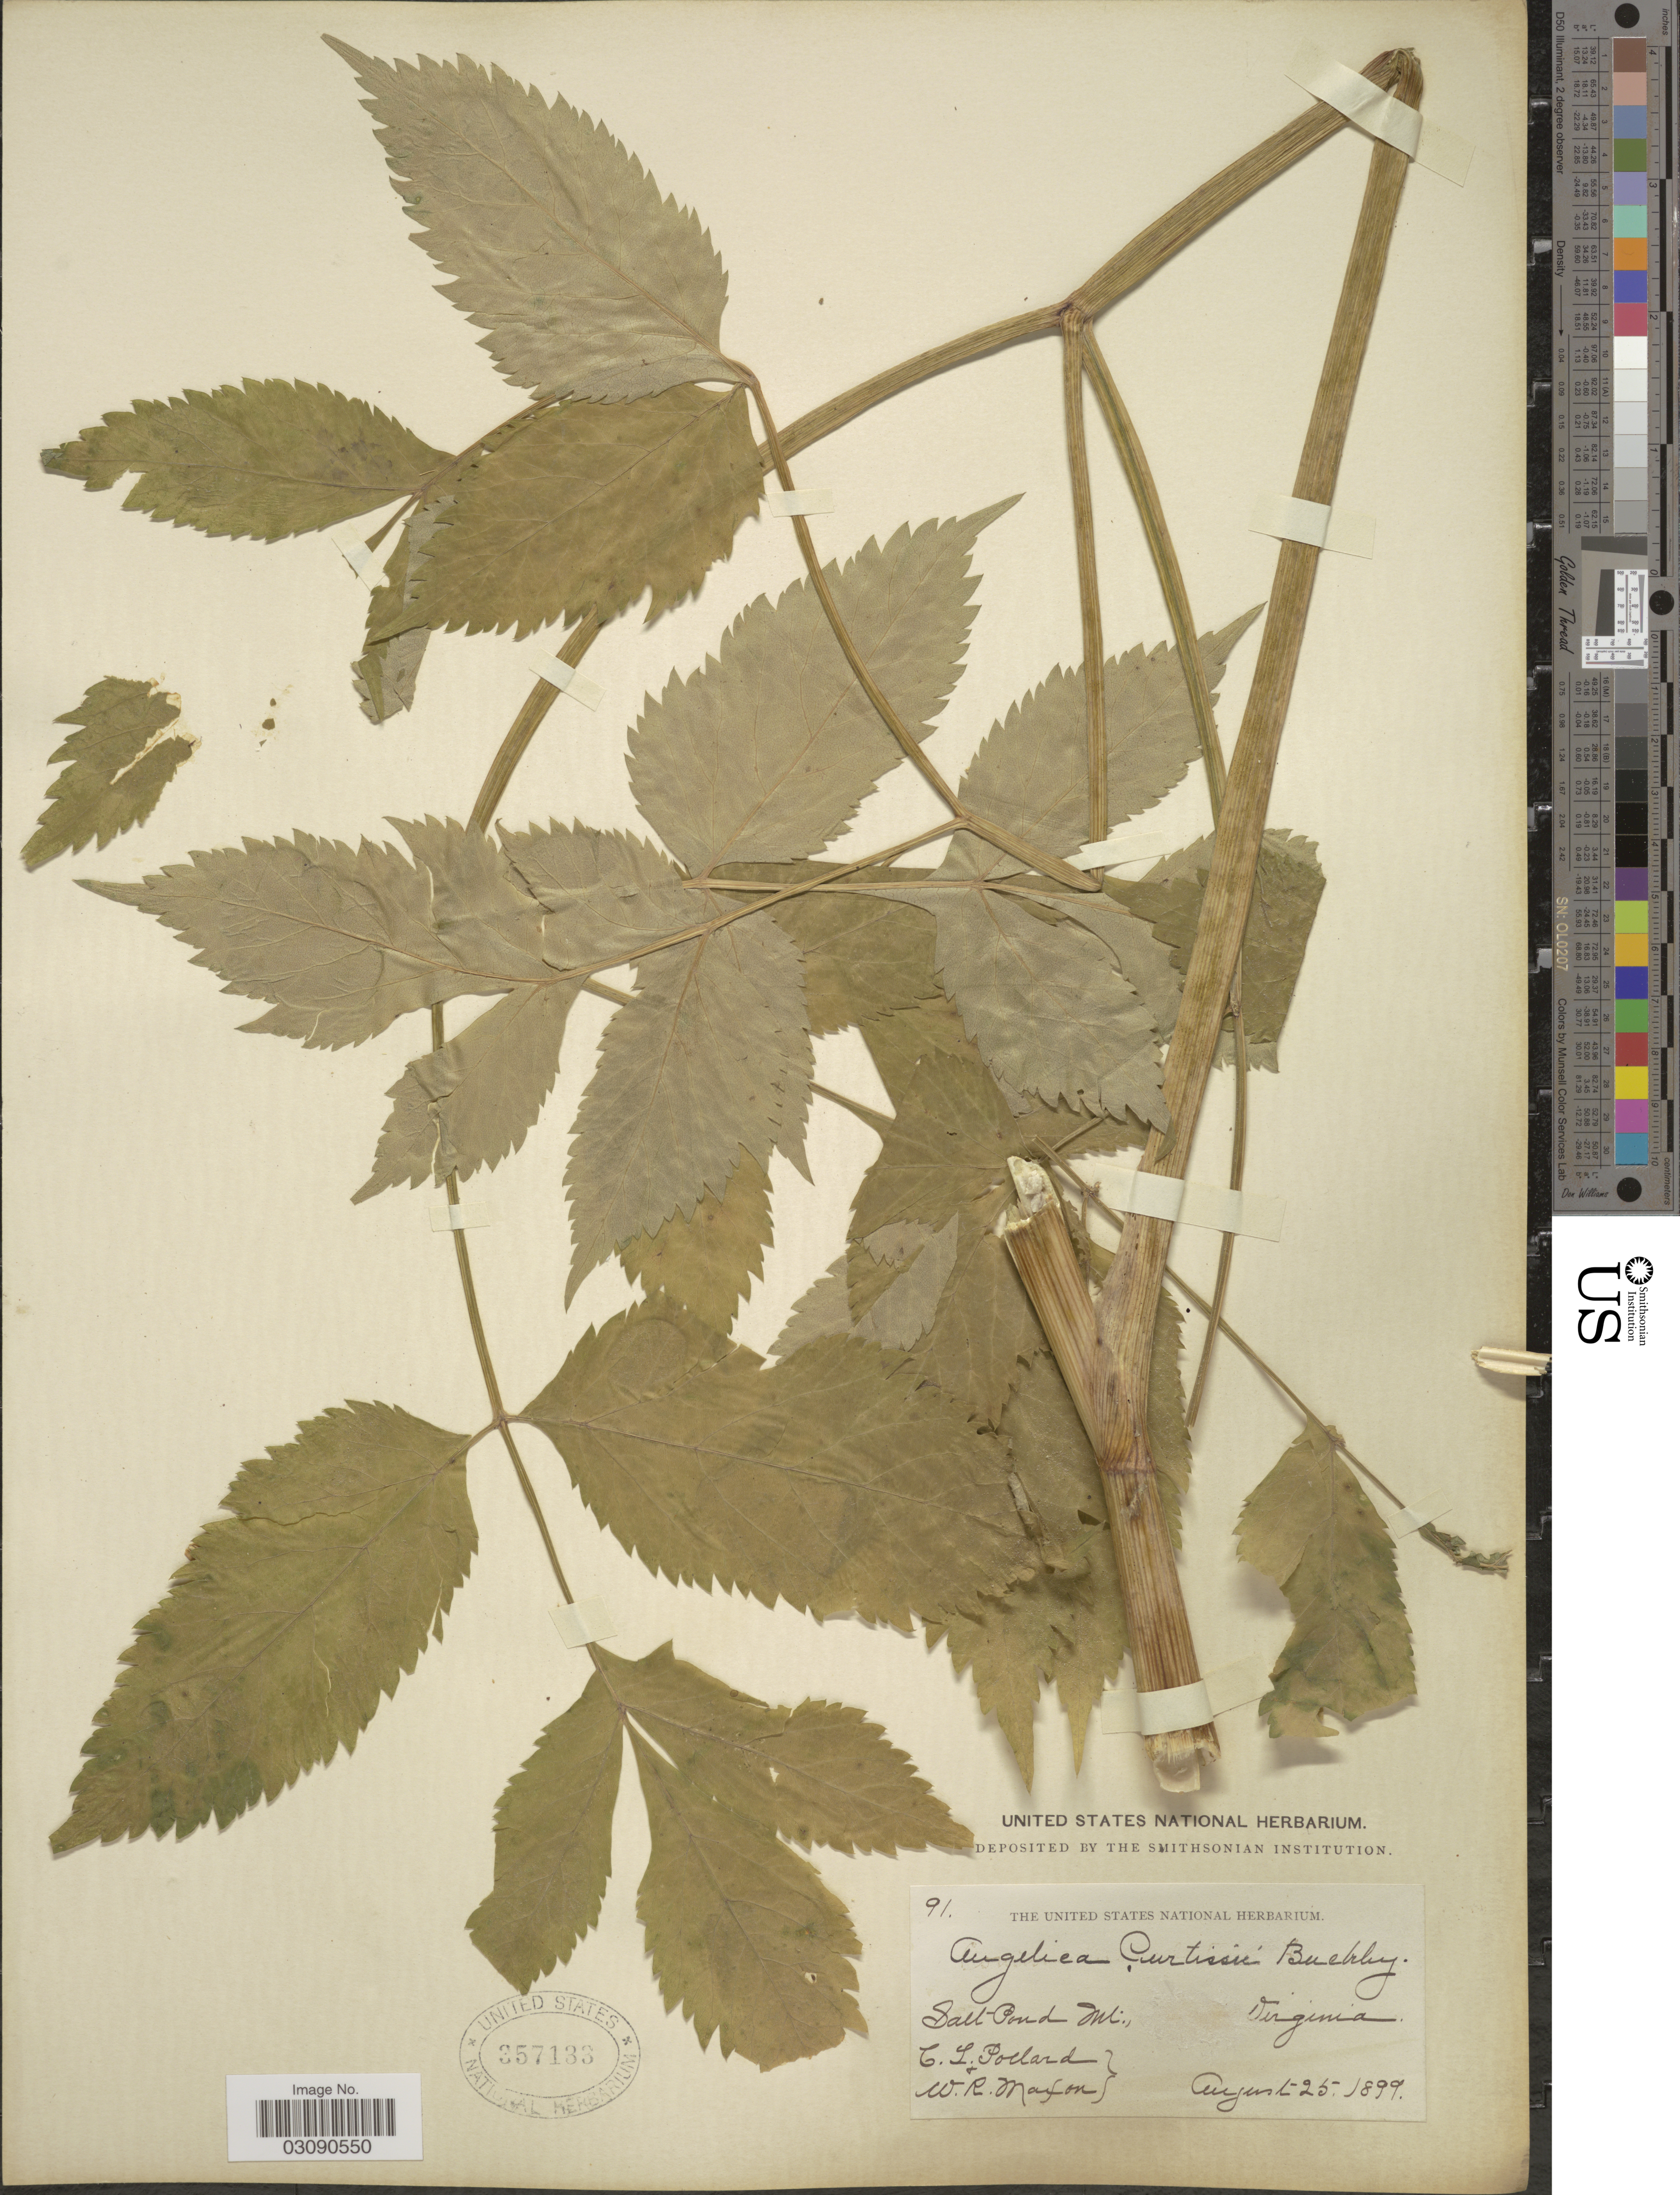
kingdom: Plantae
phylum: Tracheophyta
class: Magnoliopsida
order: Apiales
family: Apiaceae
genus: Angelica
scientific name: Angelica triquinata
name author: Michx.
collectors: C. L. Pollard & W. R. Maxon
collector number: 91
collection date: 1899-08-25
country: United States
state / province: Virginia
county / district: Giles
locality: Salt Pond Mt.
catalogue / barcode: US 357133